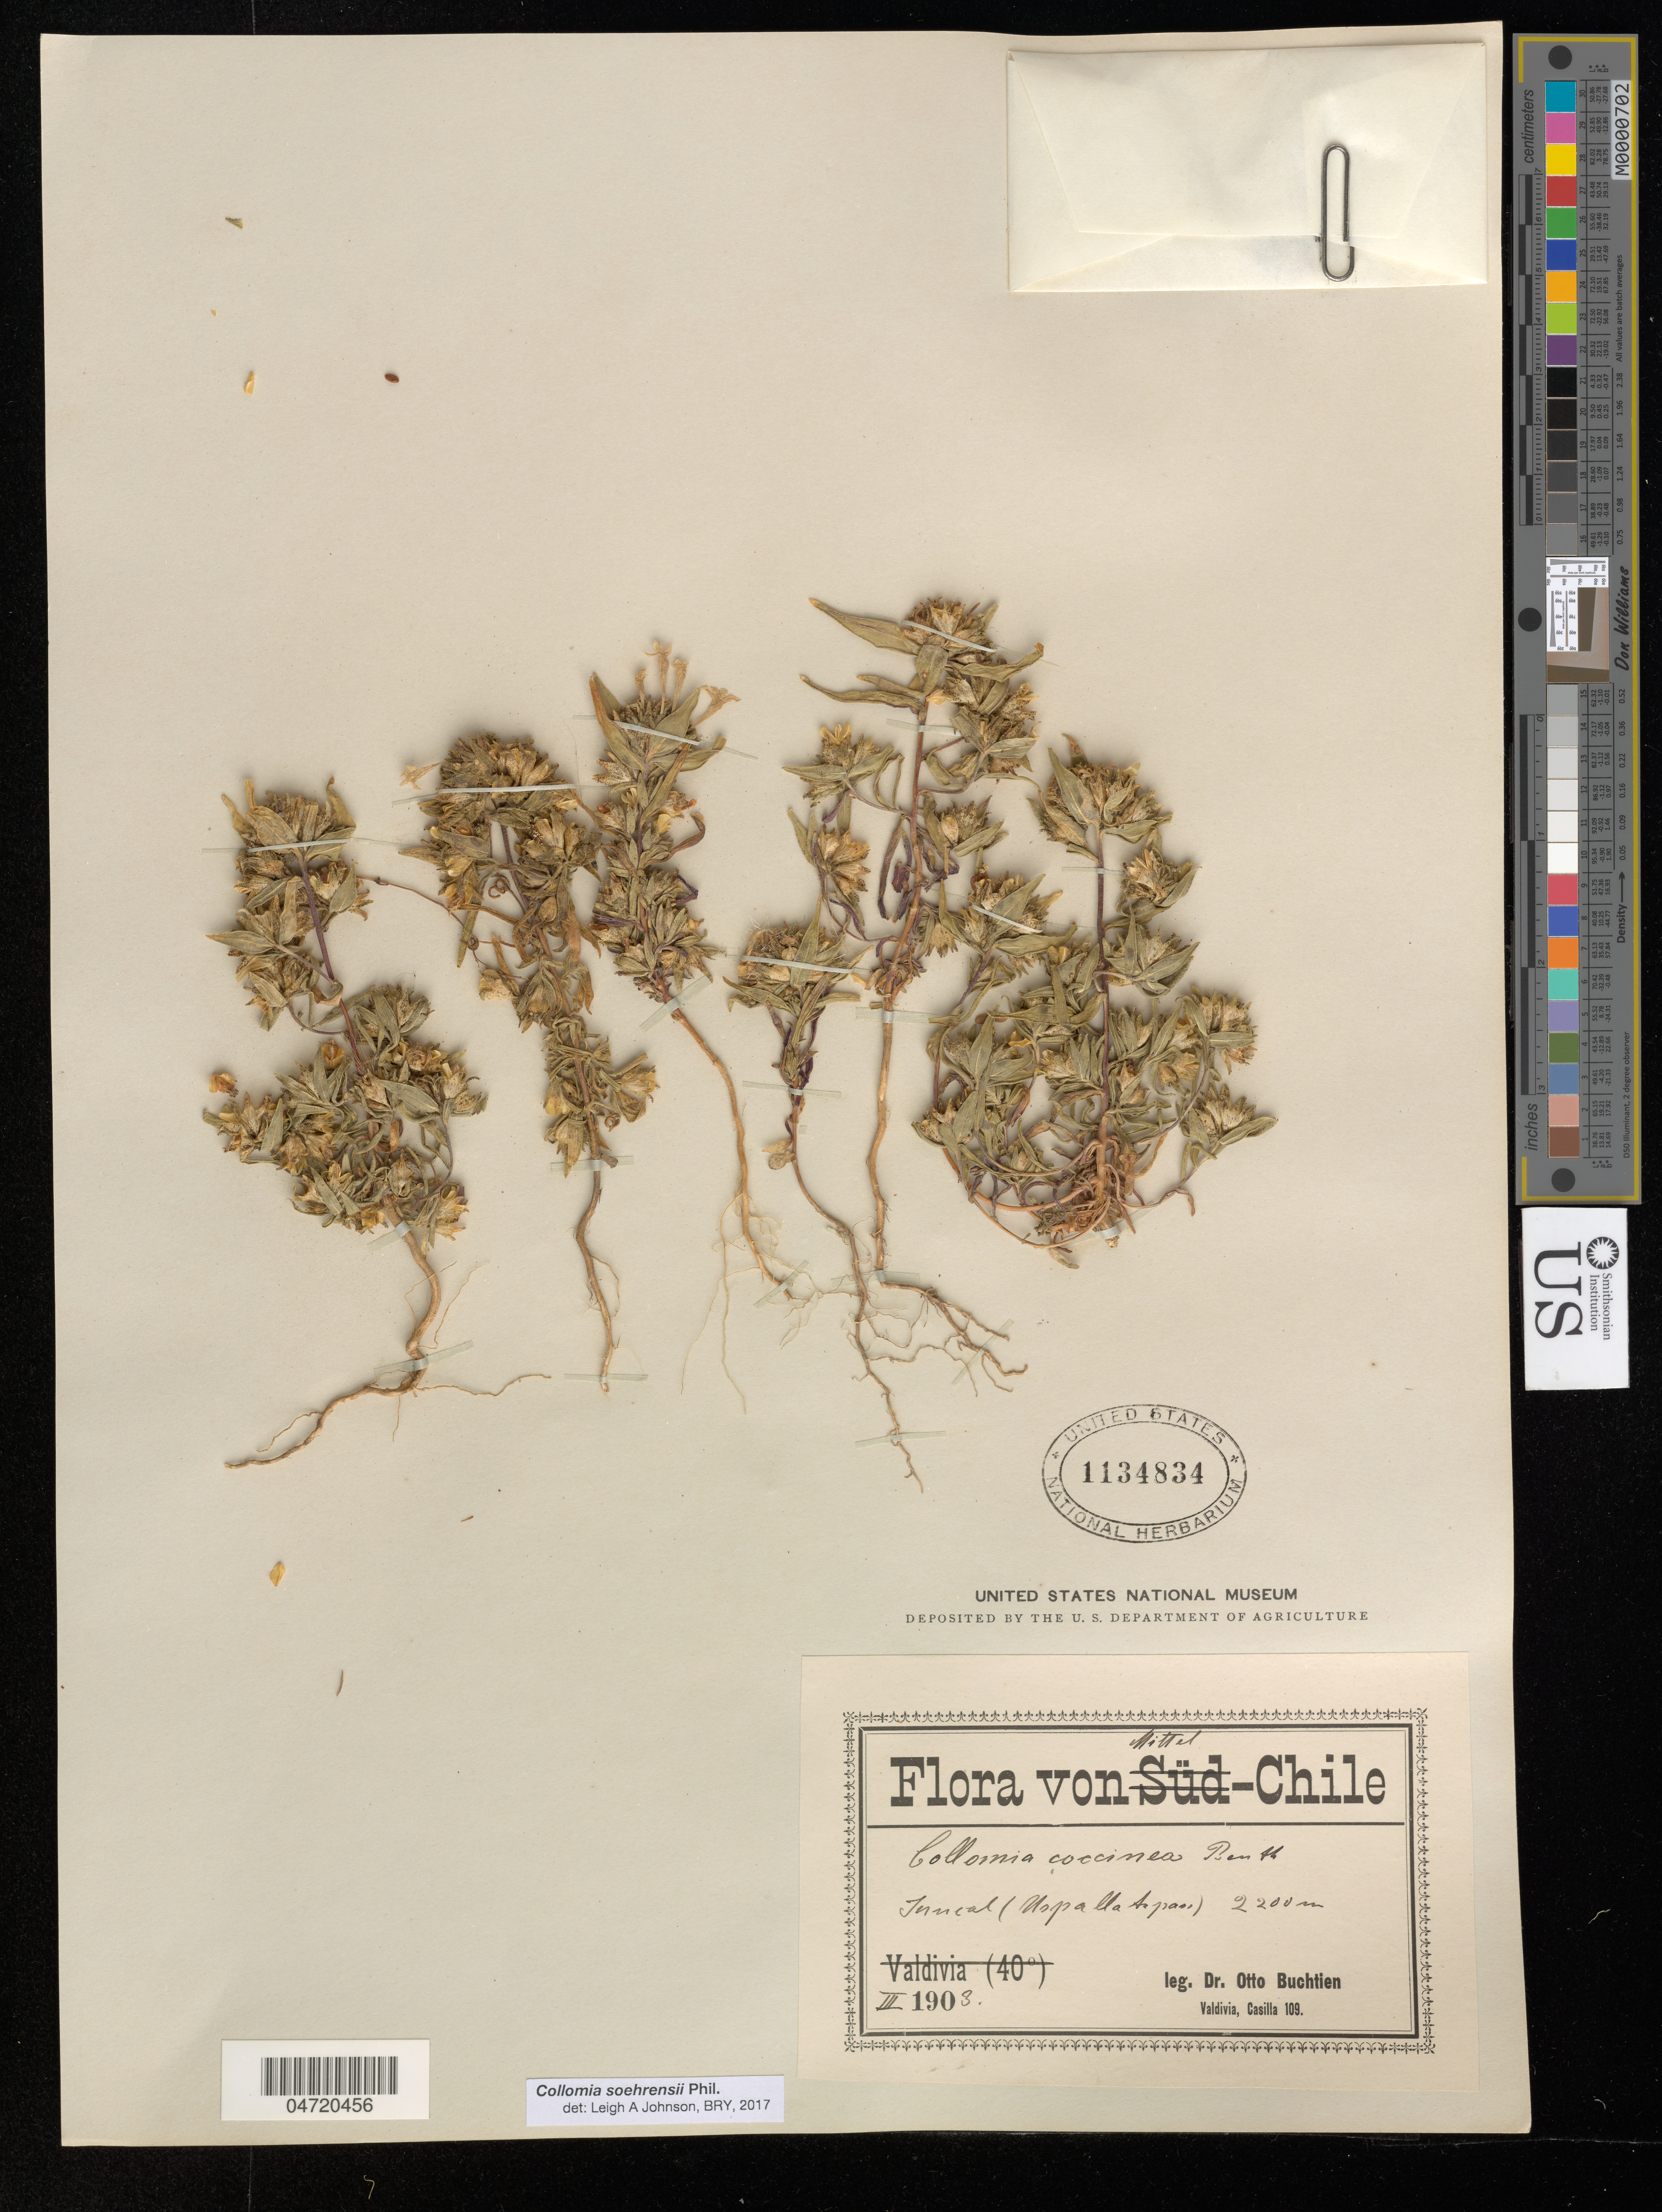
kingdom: Plantae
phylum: Tracheophyta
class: Magnoliopsida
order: Ericales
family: Polemoniaceae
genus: Collomia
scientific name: Collomia soehrensii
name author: Phil.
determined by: Johnson, Leigh Alma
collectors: O. Buchtien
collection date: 1903-03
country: Chile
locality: Mittel-Chile. Inncal (Noalla Aspan).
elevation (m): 2200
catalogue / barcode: US 1134834